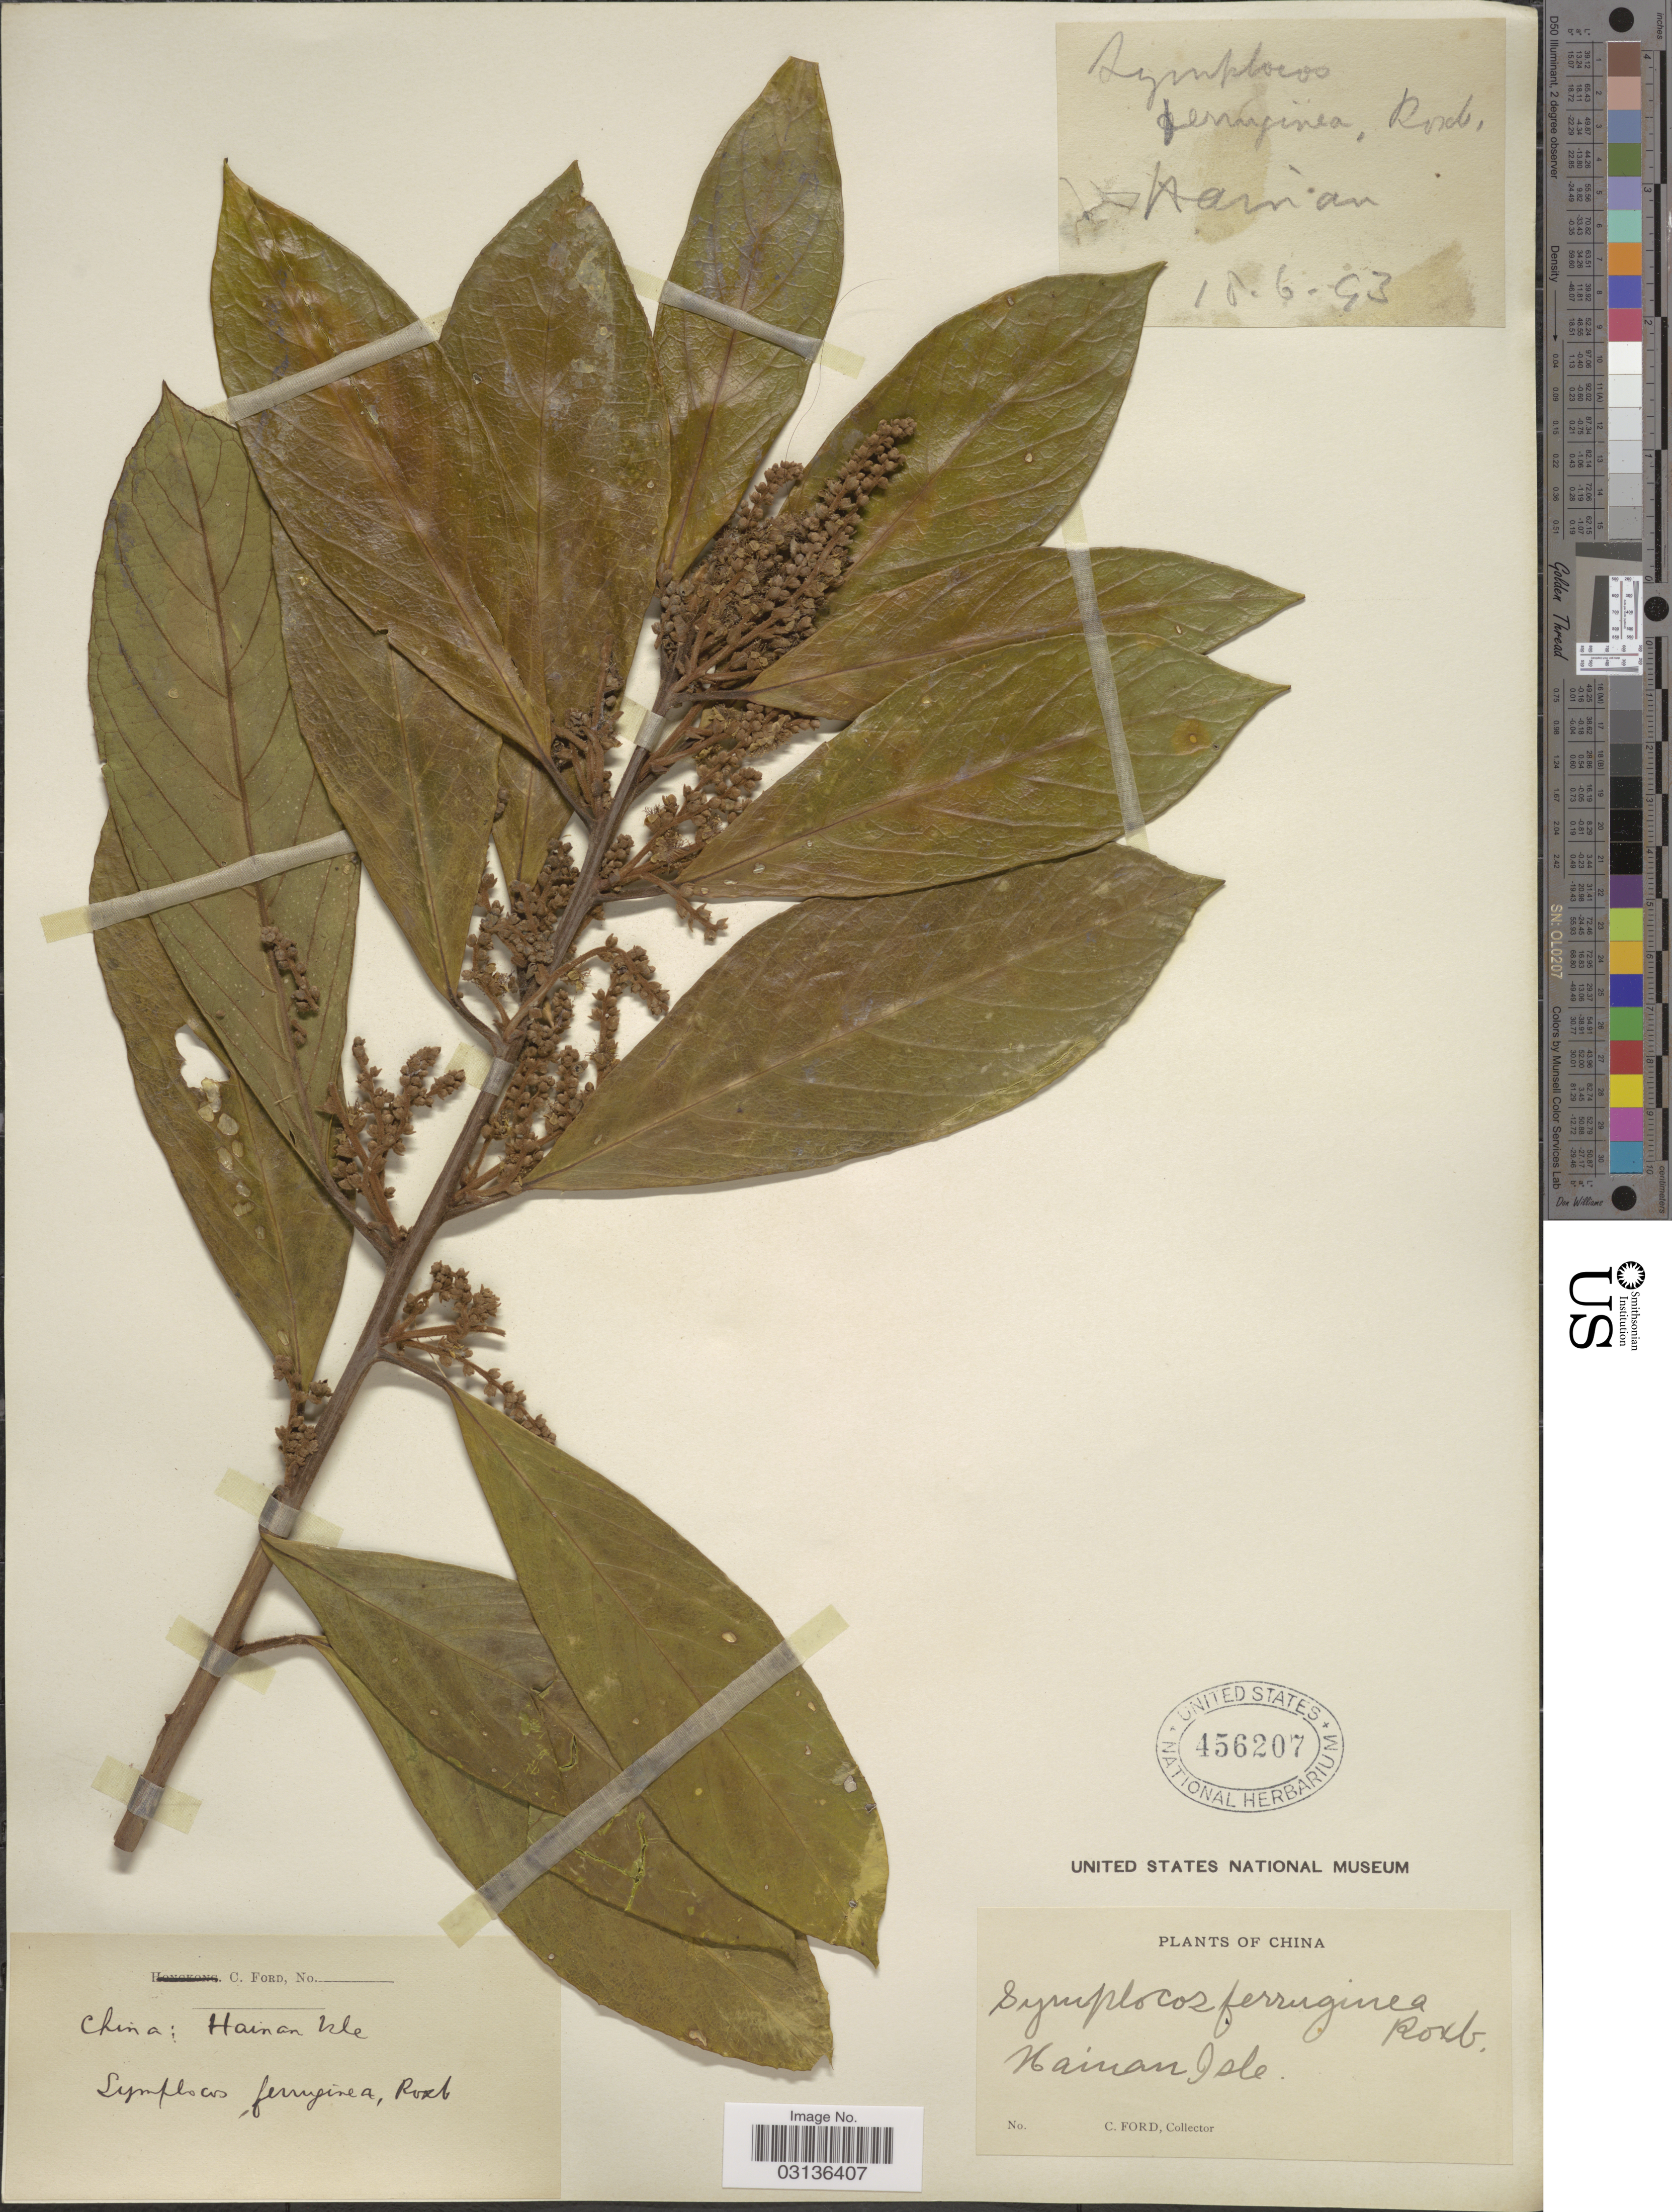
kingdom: Plantae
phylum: Tracheophyta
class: Magnoliopsida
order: Ericales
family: Symplocaceae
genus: Symplocos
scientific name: Symplocos cochinchinensis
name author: (Lour.) S. Moore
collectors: C. Ford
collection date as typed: Transcribed d/m/y: 18/6/93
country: China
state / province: Hainan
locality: Hainan Isle.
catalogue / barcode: US 456207